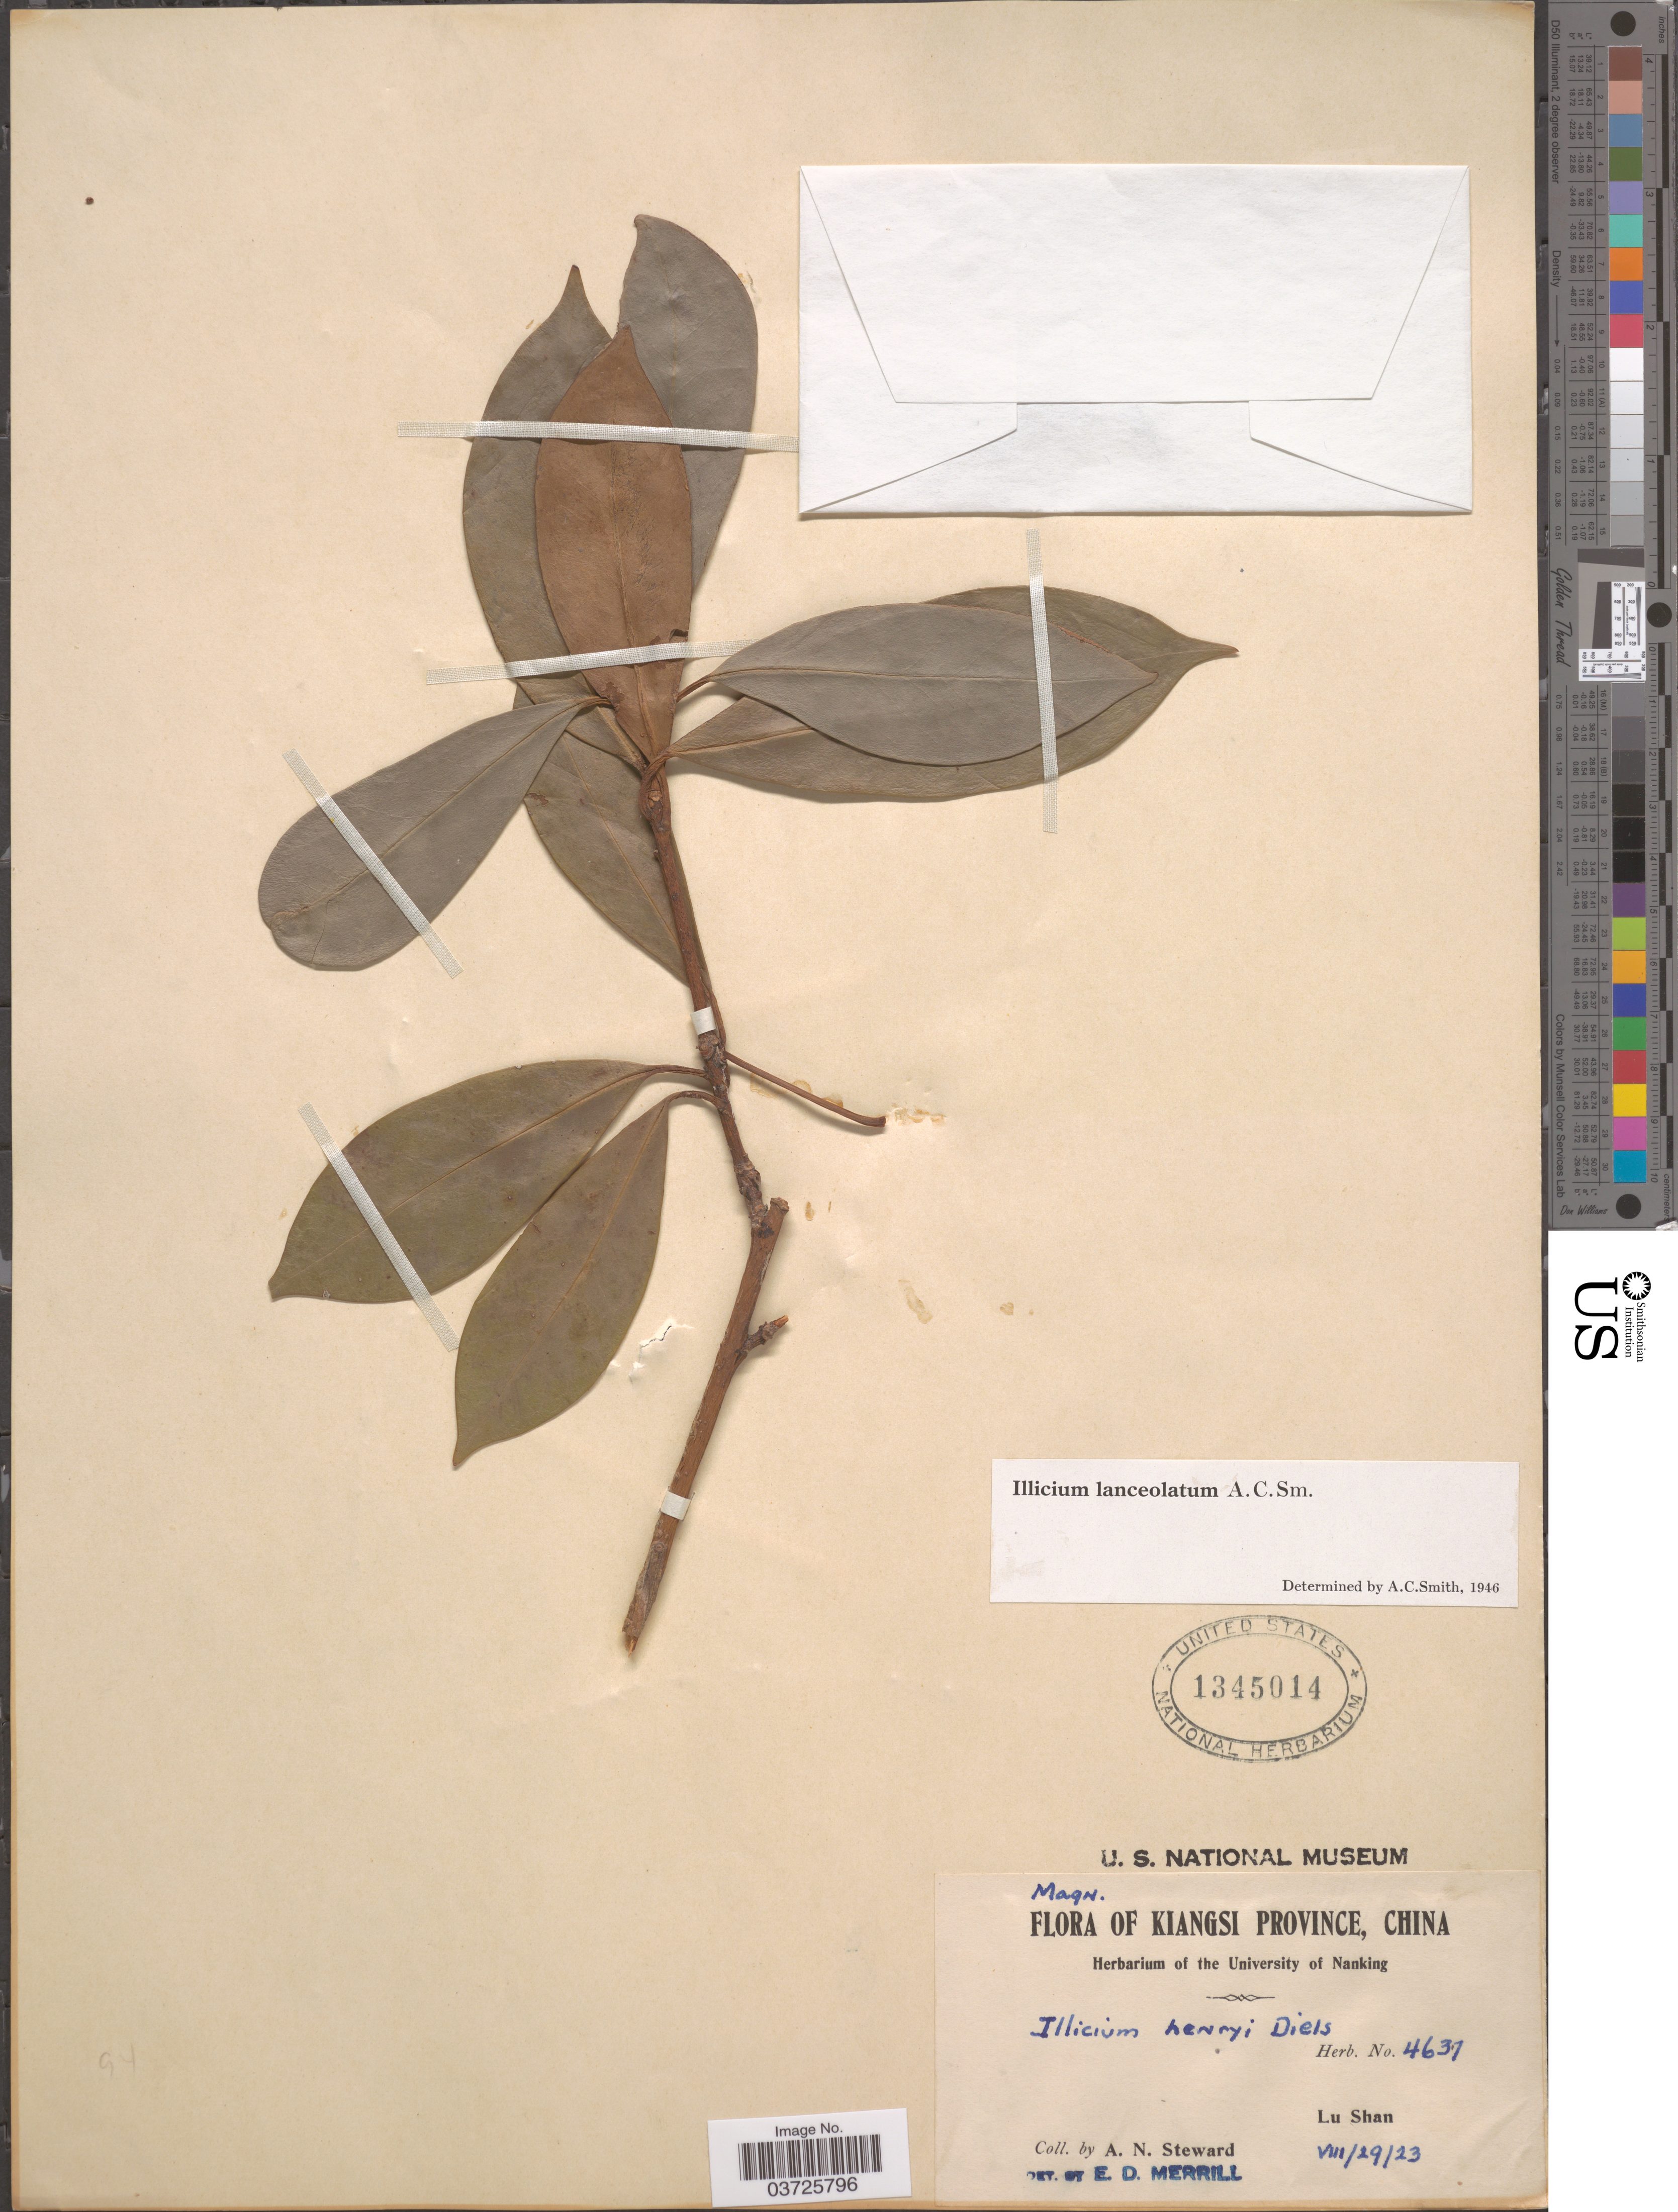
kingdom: Plantae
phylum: Tracheophyta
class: Magnoliopsida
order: Austrobaileyales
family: Schisandraceae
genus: Illicium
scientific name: Illicium lanceolatum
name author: A.C. Sm.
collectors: A. N. Steward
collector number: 4637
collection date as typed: Transcribed d/m/y: 29/8/23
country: China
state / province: Jiangxi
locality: Kiangsi Province. Lu Shan.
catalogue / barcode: US 1345014